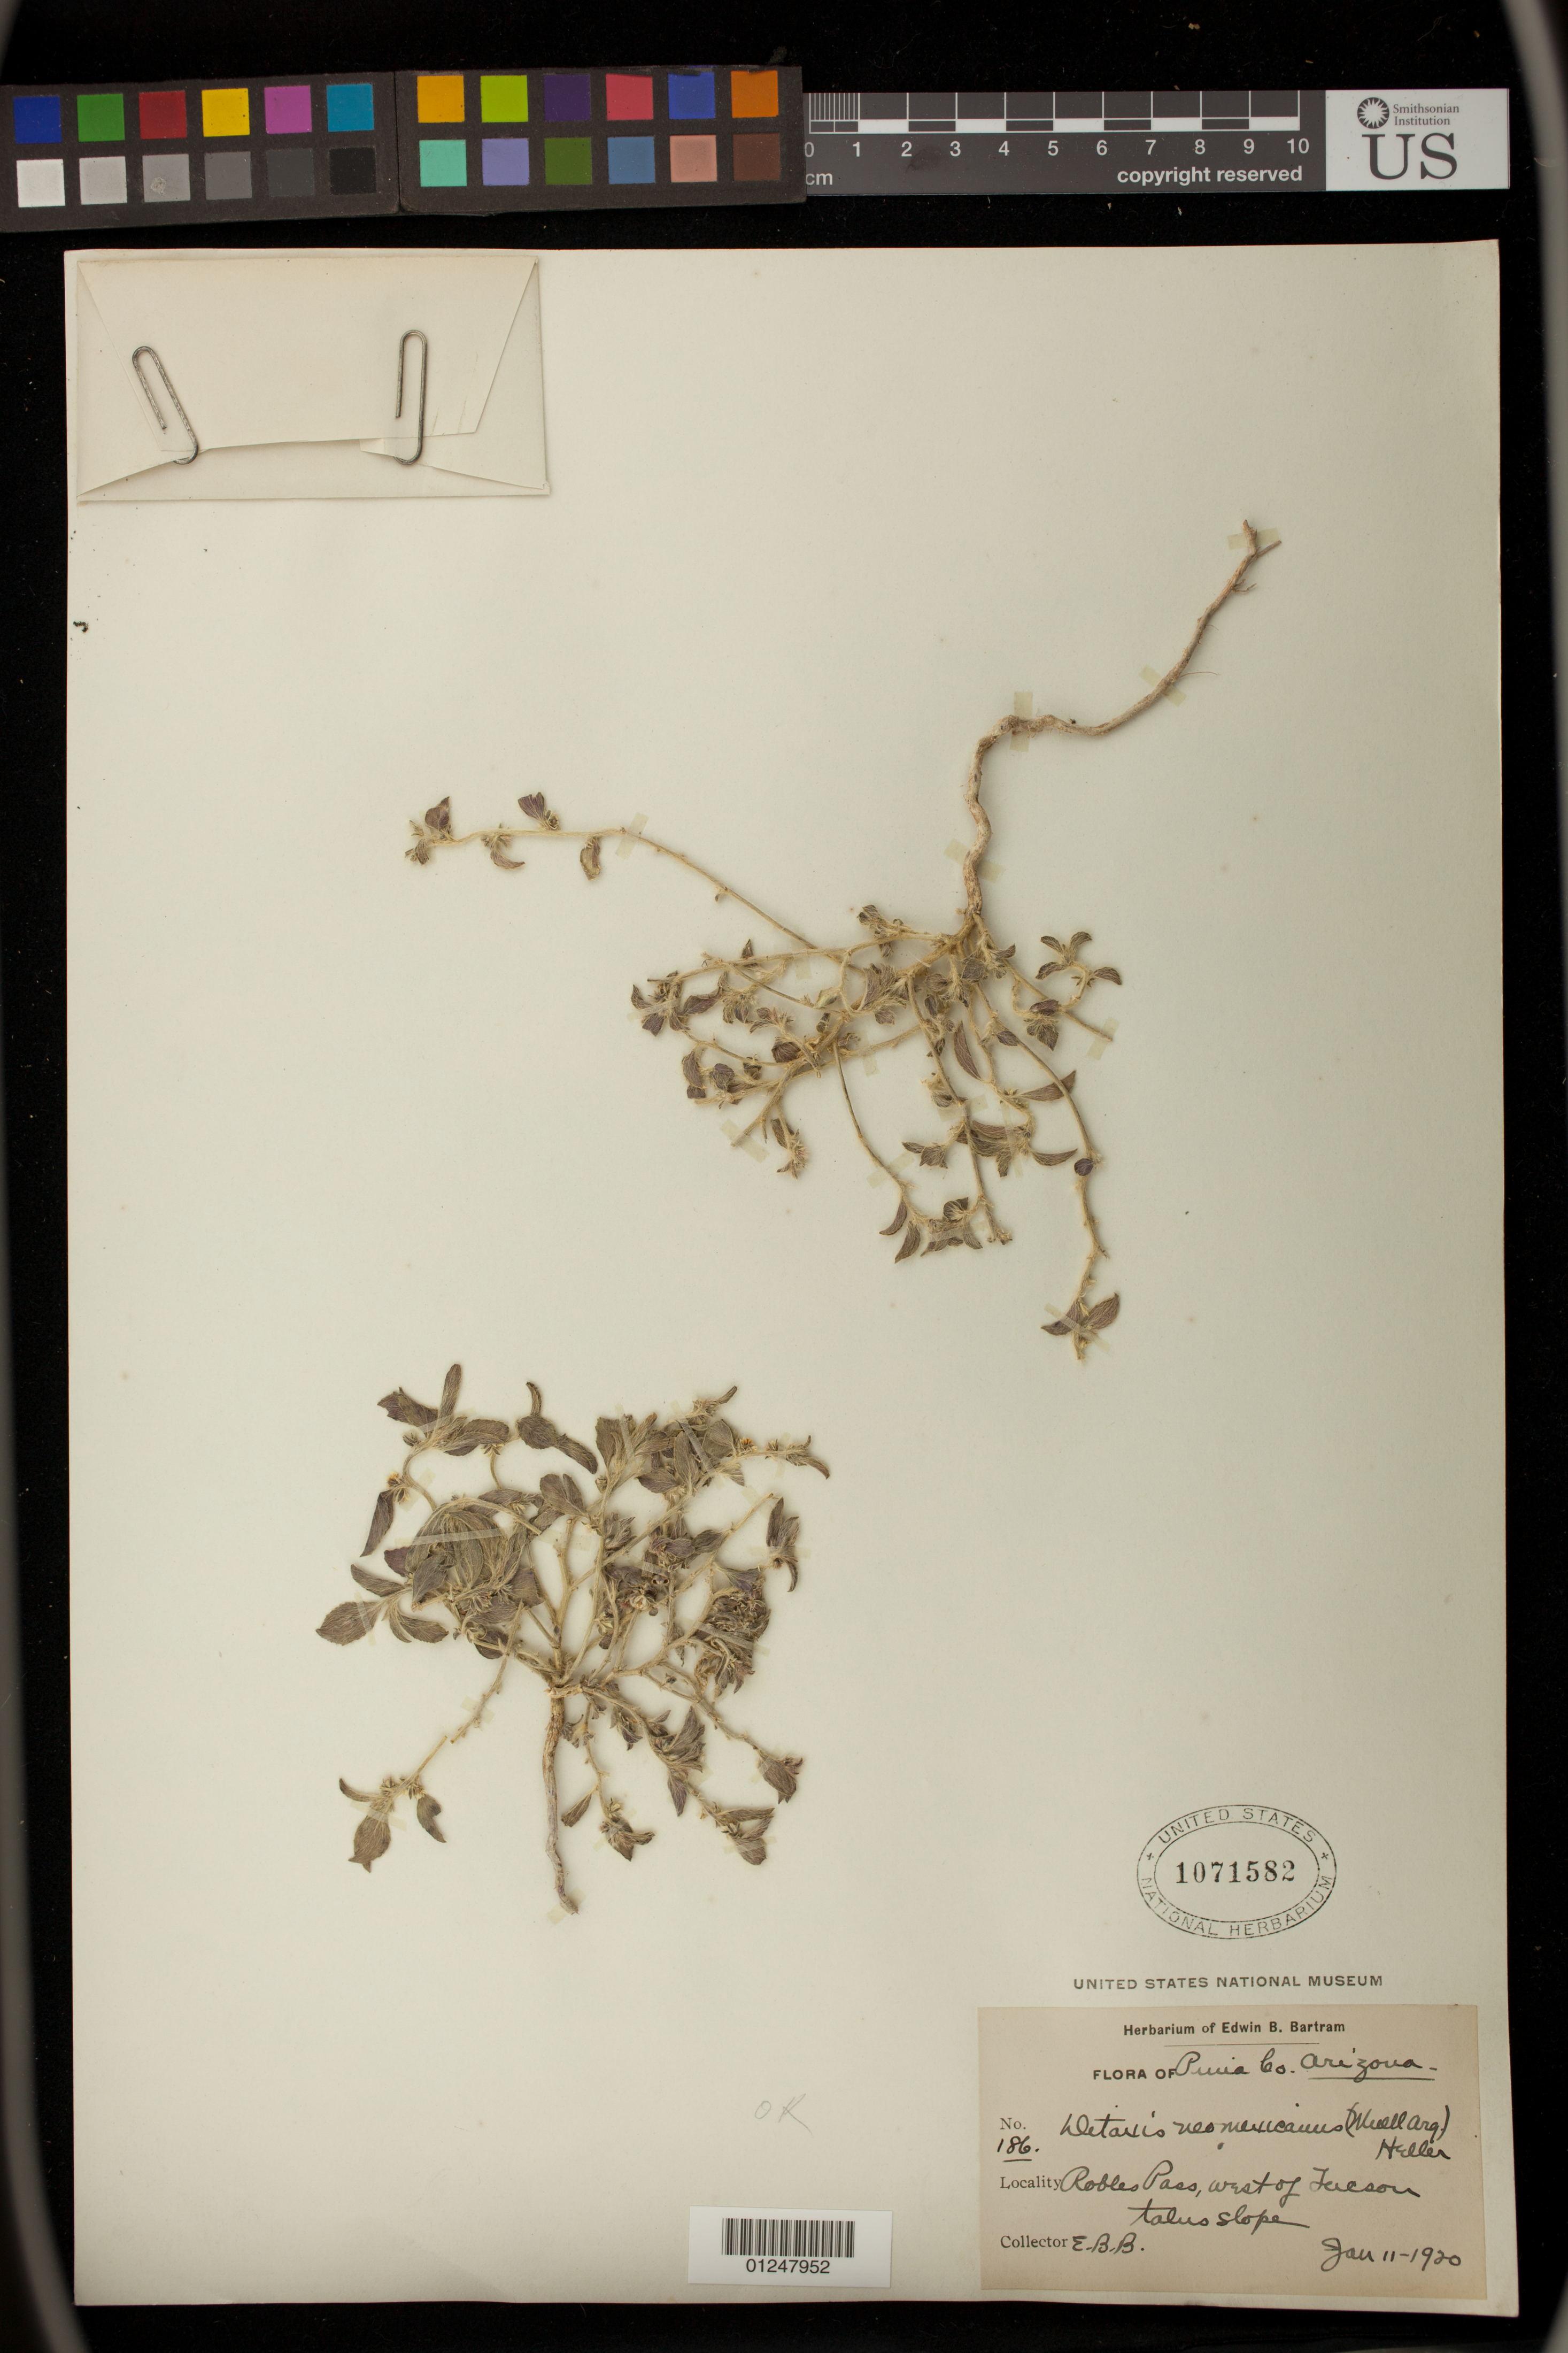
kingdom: Plantae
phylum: Tracheophyta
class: Magnoliopsida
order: Malpighiales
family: Euphorbiaceae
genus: Argythamnia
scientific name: Argythamnia serrata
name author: (Torr.) Müll. Arg.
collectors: E. B. Bartram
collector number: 186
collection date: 1920-01-11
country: United States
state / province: Arizona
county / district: Pima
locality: Robles Pass, west of Tucson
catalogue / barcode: US 1071582